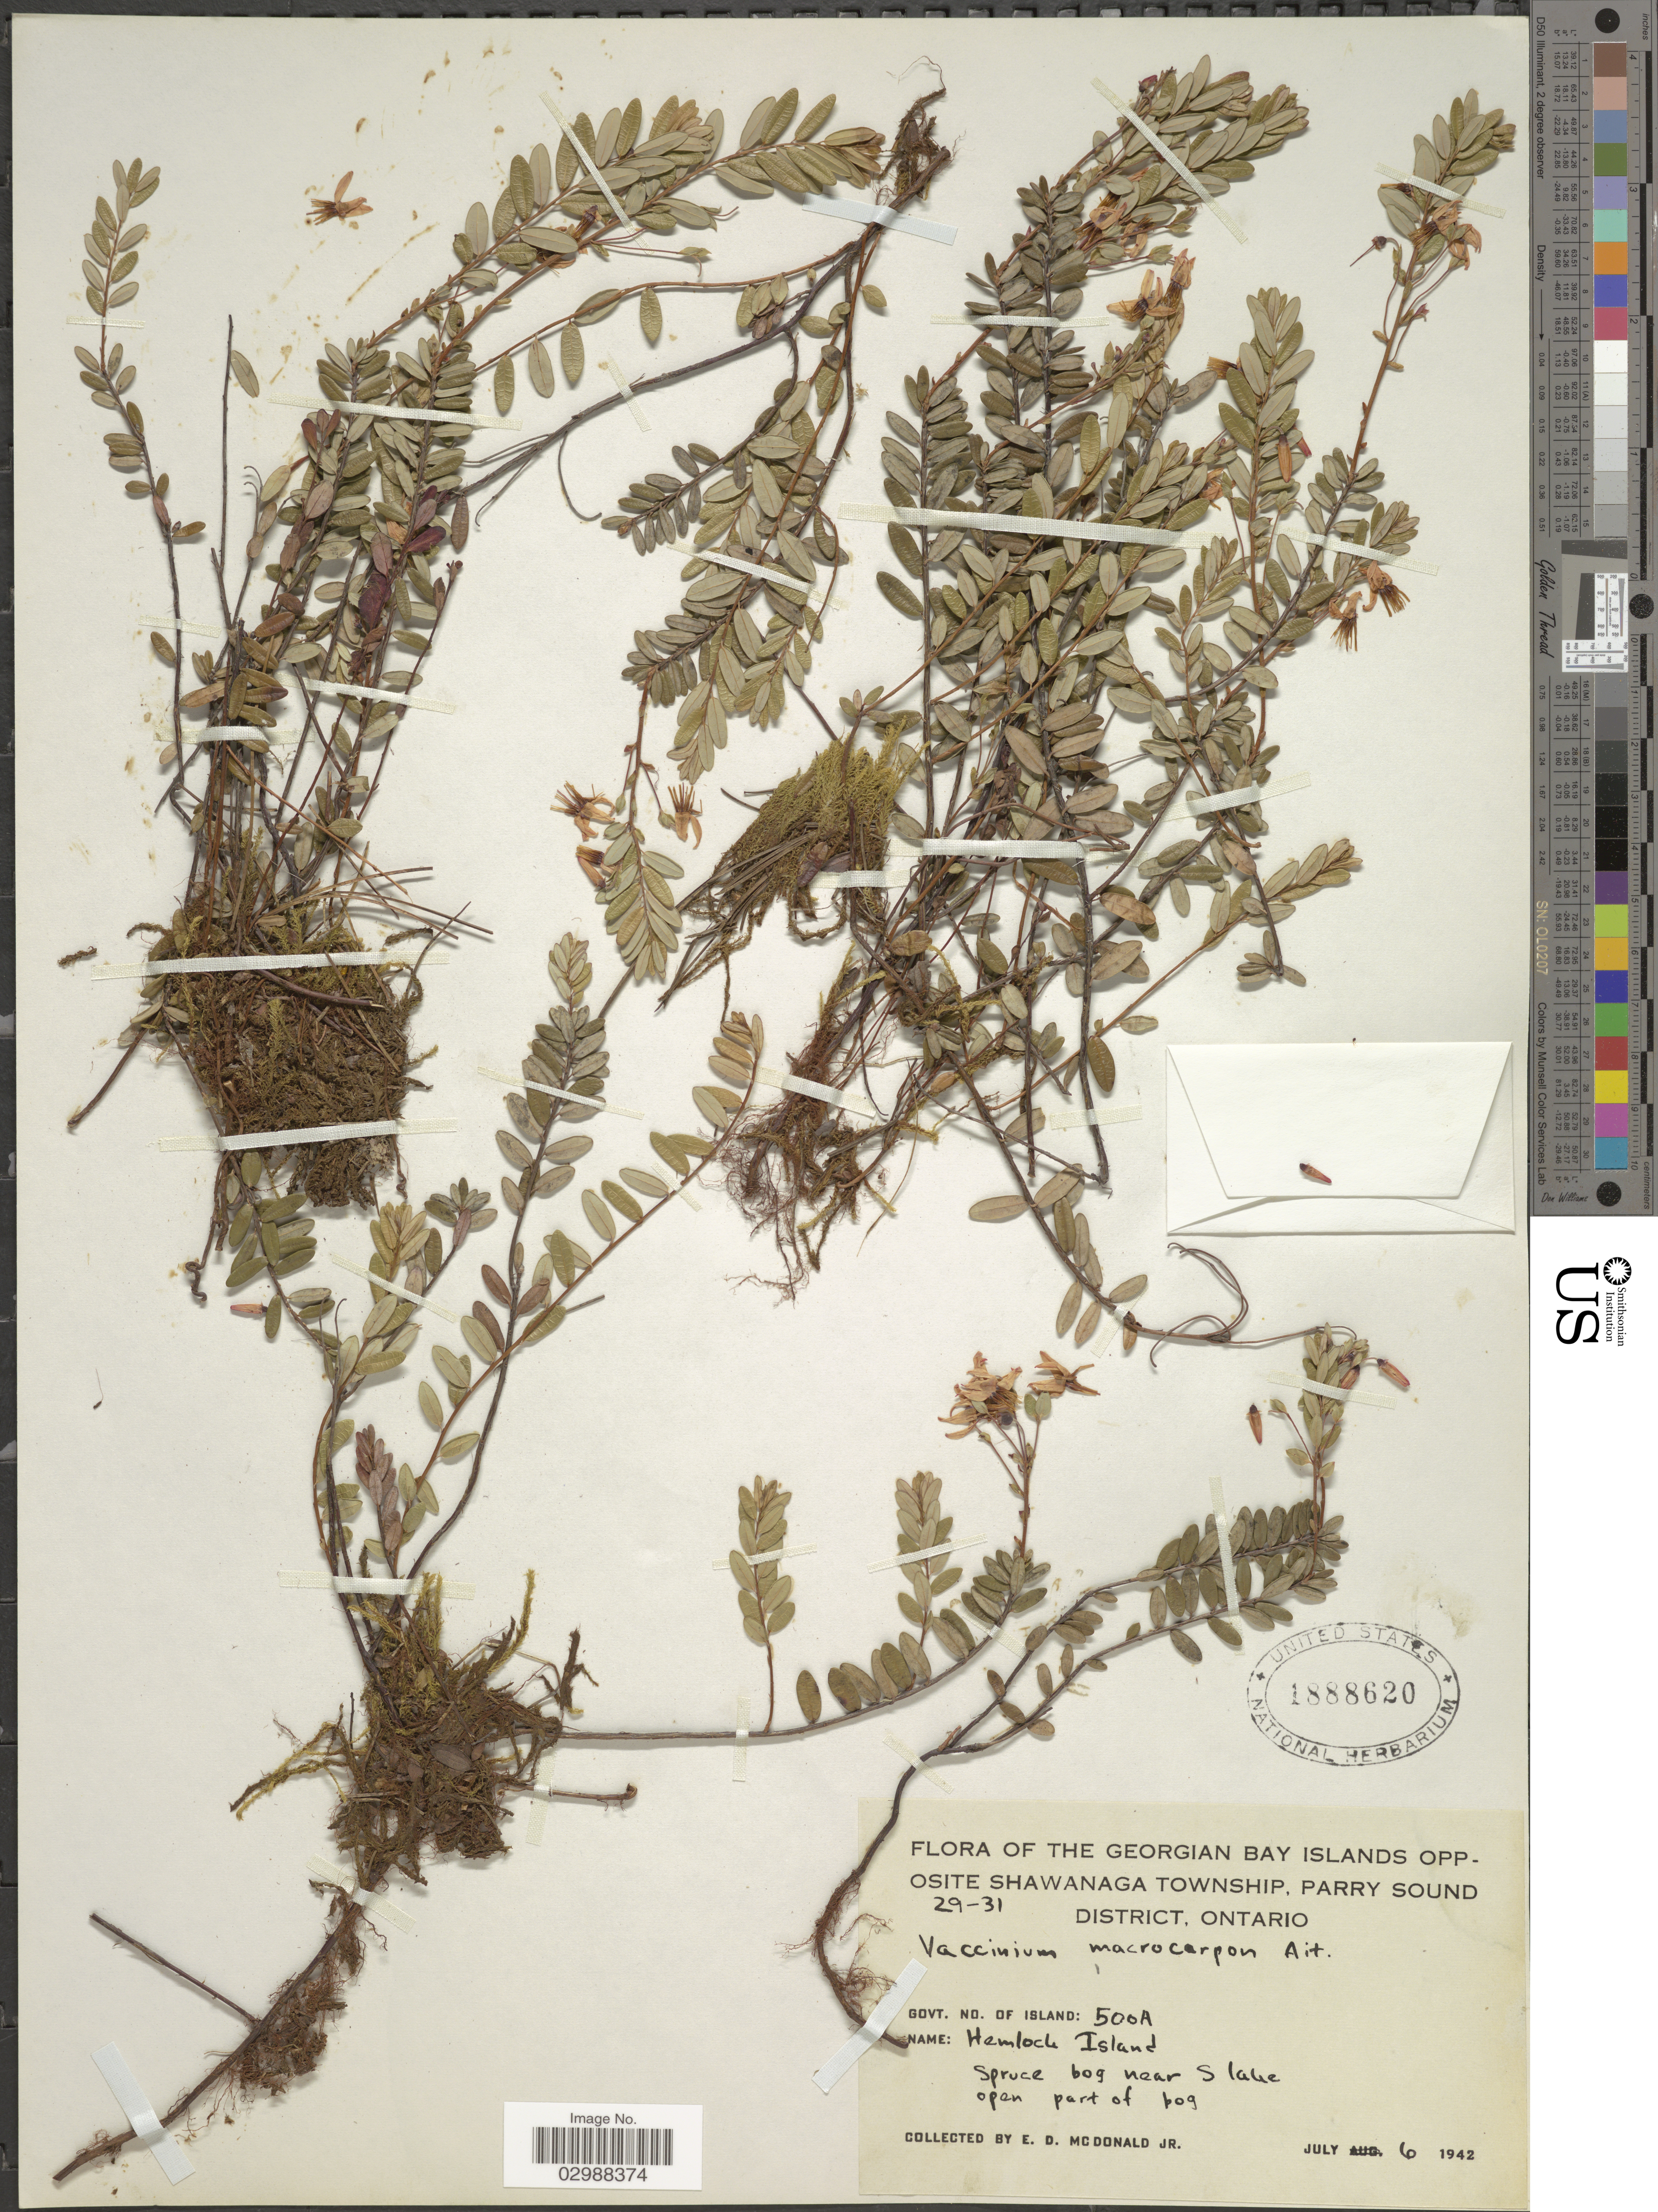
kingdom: Plantae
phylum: Tracheophyta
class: Magnoliopsida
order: Ericales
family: Ericaceae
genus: Vaccinium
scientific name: Vaccinium macrocarpon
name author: Aiton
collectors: E. D. McDonald Jr.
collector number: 29-31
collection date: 1942-07-06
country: Canada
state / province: Ontario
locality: Georgian Bay Islands opposite Shawanaga Township, Parry Sound District. Govt. no. of island: 500A. Hemlock Island. Spruce bog near S lake.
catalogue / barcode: US 1888620